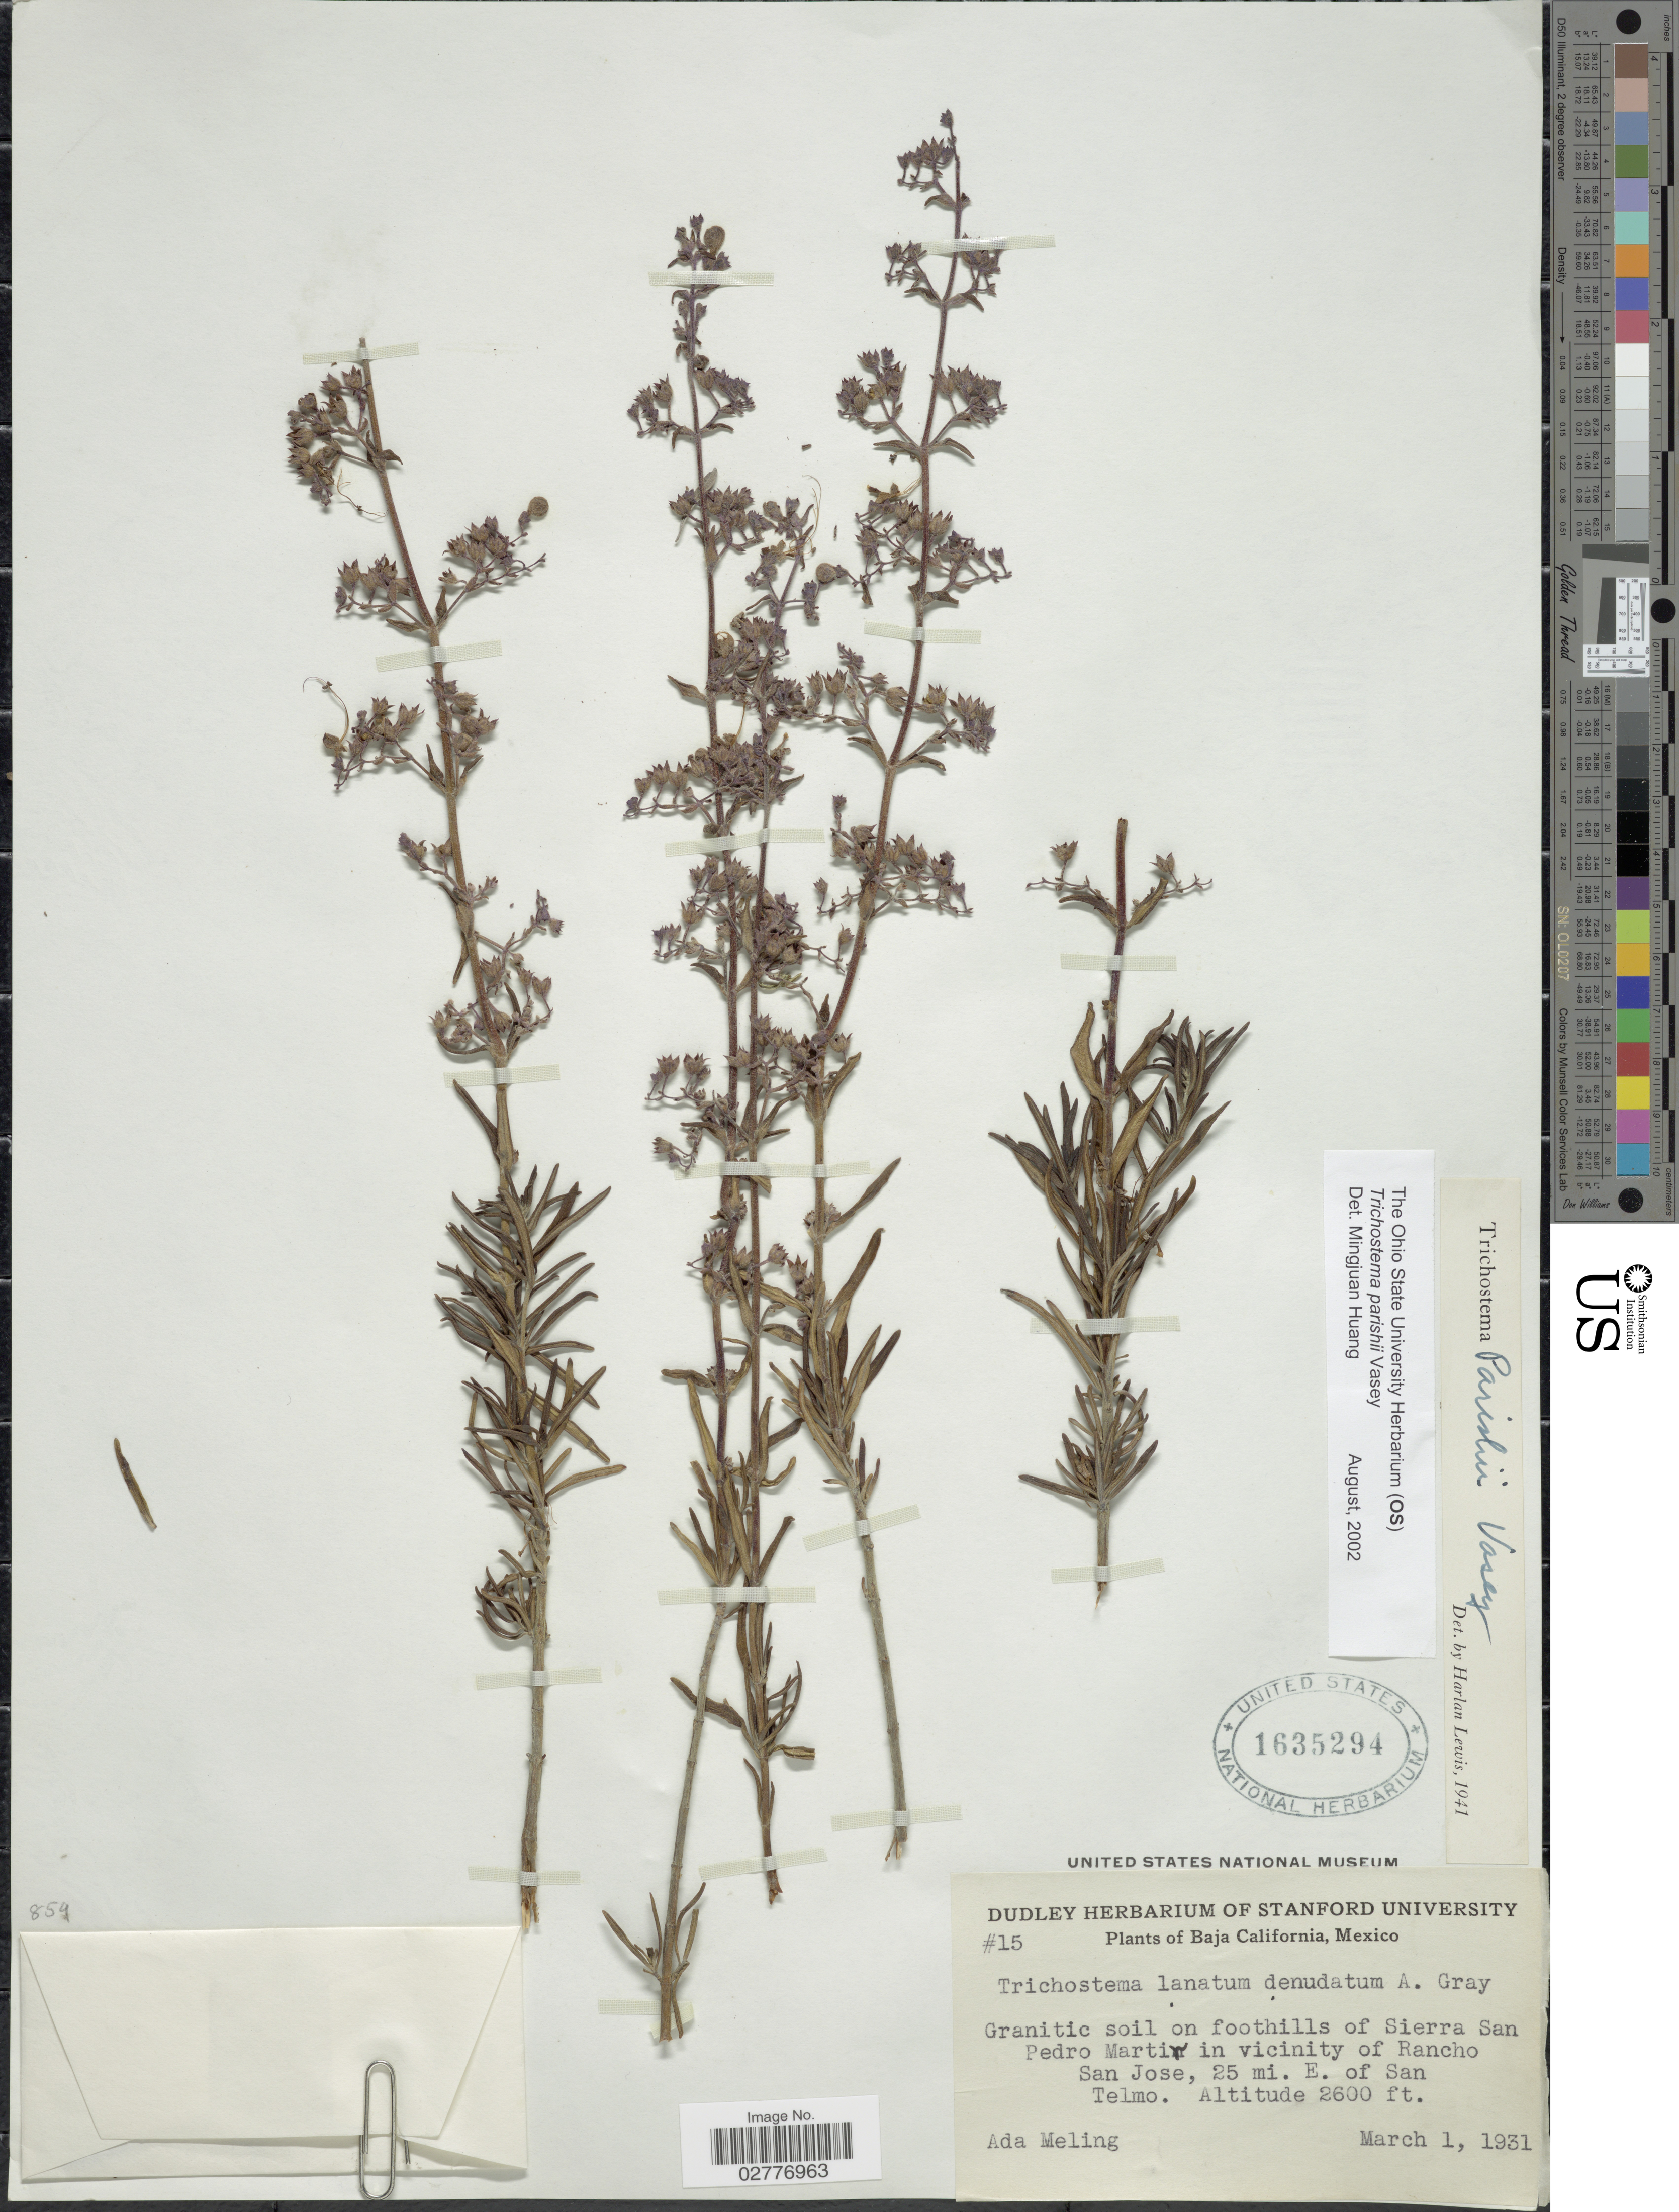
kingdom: Plantae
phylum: Tracheophyta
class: Magnoliopsida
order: Lamiales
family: Lamiaceae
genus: Trichostema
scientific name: Trichostema parishii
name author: Vasey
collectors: A. Meling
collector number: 15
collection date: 1931-03-01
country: Mexico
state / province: Baja California Norte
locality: Granitic soil on foothills of Sierra San Pedro Martir in vicinity of Rancho San Jose, 25 mi. E. of San Telmo.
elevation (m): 792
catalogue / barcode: US 1635294